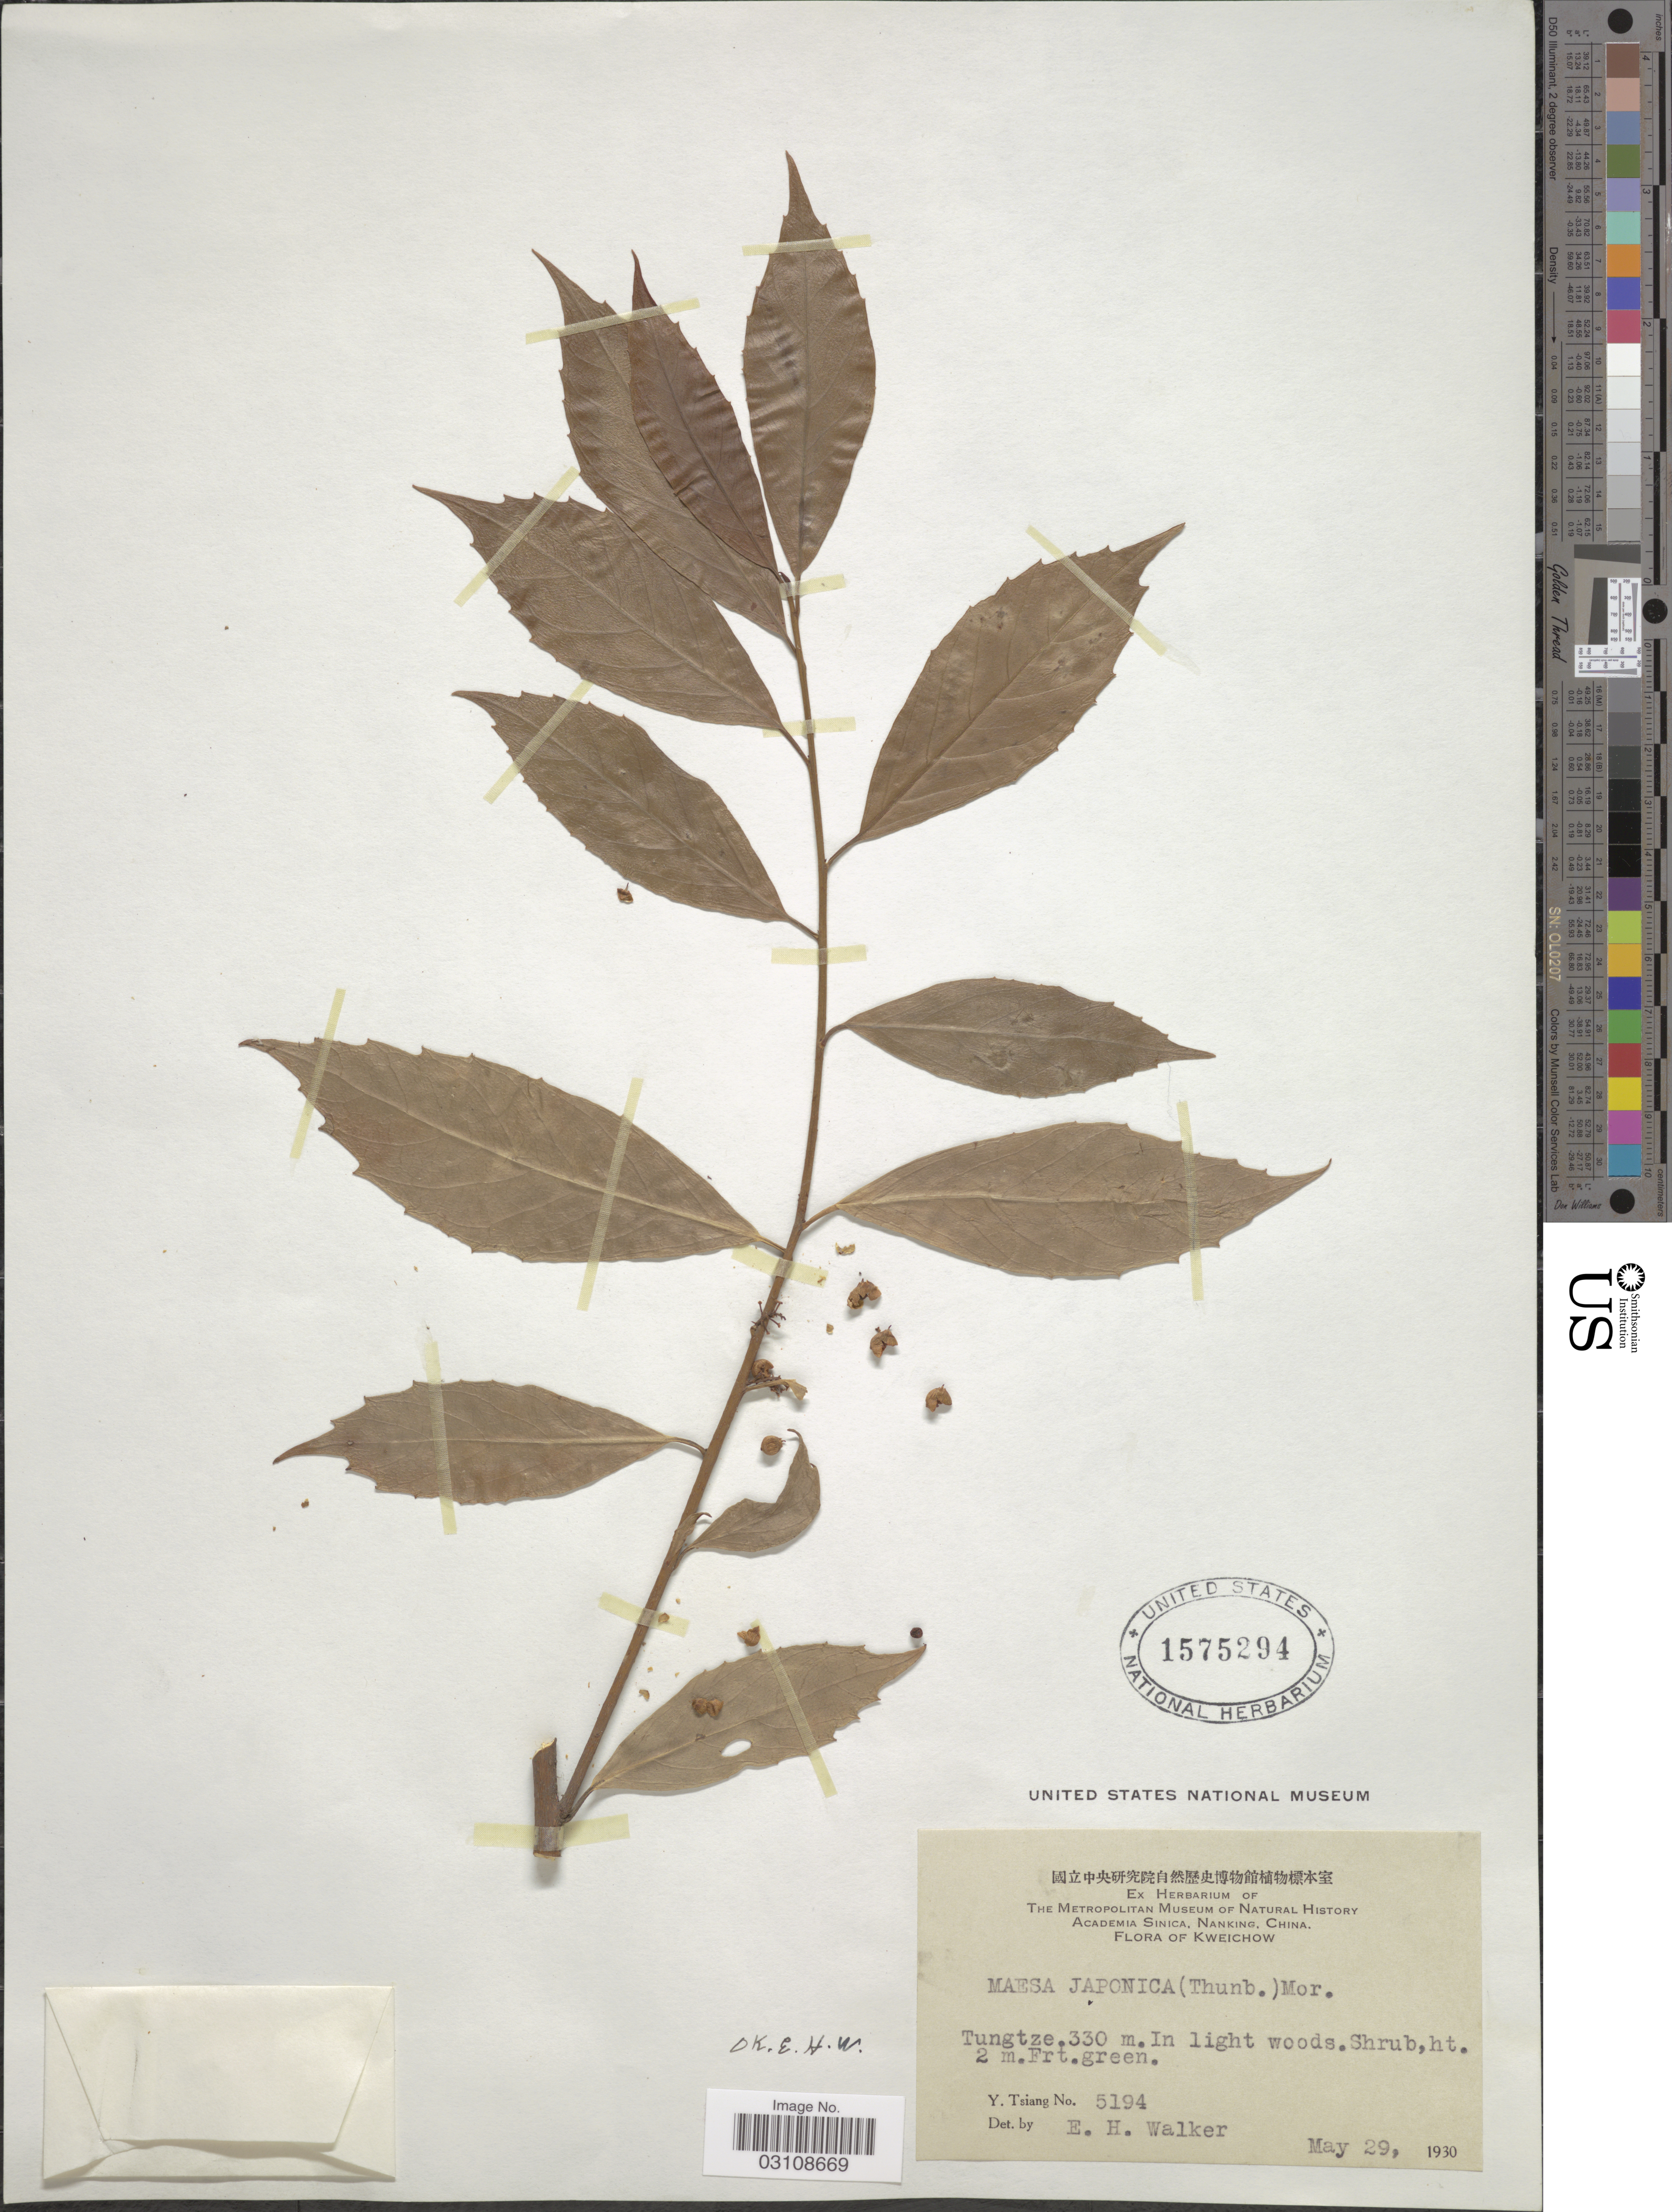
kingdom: Plantae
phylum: Tracheophyta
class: Magnoliopsida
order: Ericales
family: Primulaceae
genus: Maesa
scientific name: Maesa japonica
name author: Merr.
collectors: Y. Tsiang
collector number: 5194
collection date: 1930-05-29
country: China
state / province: Guizhou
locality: Kweichow, Tungtze.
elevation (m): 330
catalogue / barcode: US 1575294